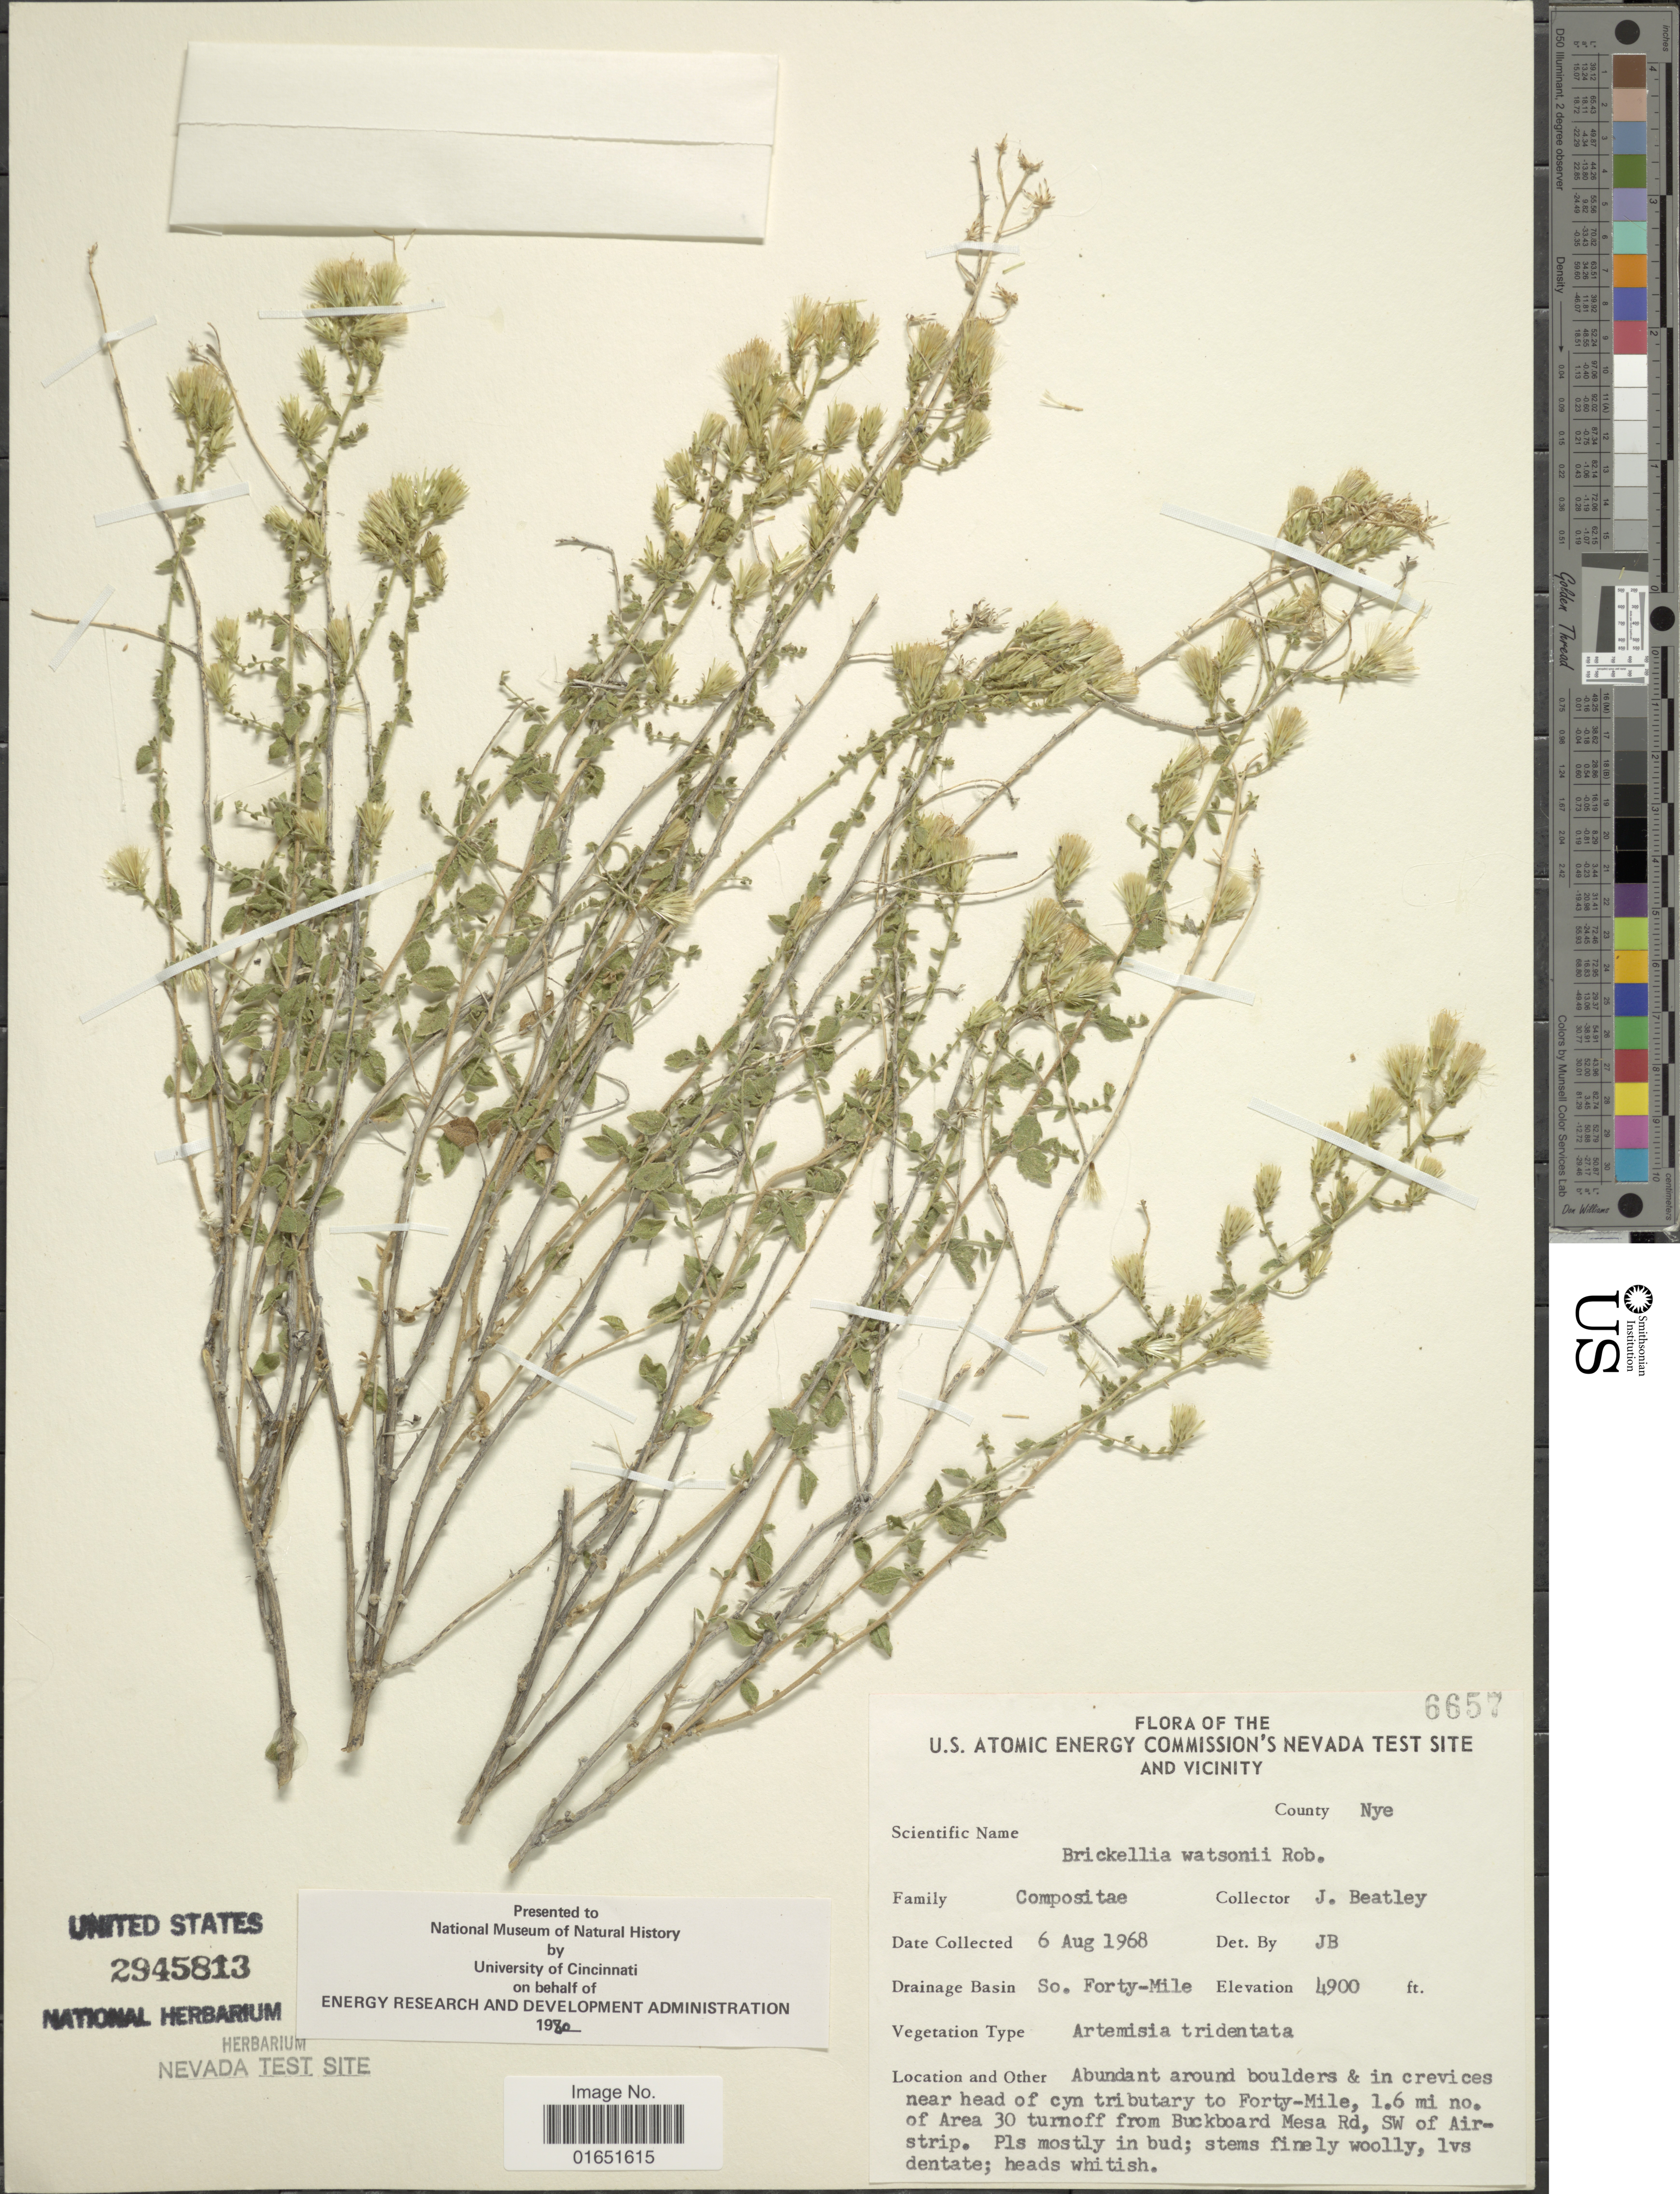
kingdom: Plantae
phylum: Tracheophyta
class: Magnoliopsida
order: Asterales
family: Asteraceae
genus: Brickellia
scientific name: Brickellia watsonii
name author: B.L. Rob.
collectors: J. C. Beatley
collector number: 6657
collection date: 1968-08-06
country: United States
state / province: Nevada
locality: U.S. Atomic Energy Commison's Nevada Test Site and Vicinity, County Nye, Drainage Basin So. Forty-Mile, Abundant around boulders & in crevices near head of cyn tributary to Forty-Mile, 1.6 mi. no. of Area 30 turnoff from Buckboard Mesa Rd, SW of Airstrip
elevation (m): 1494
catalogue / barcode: US 2945813